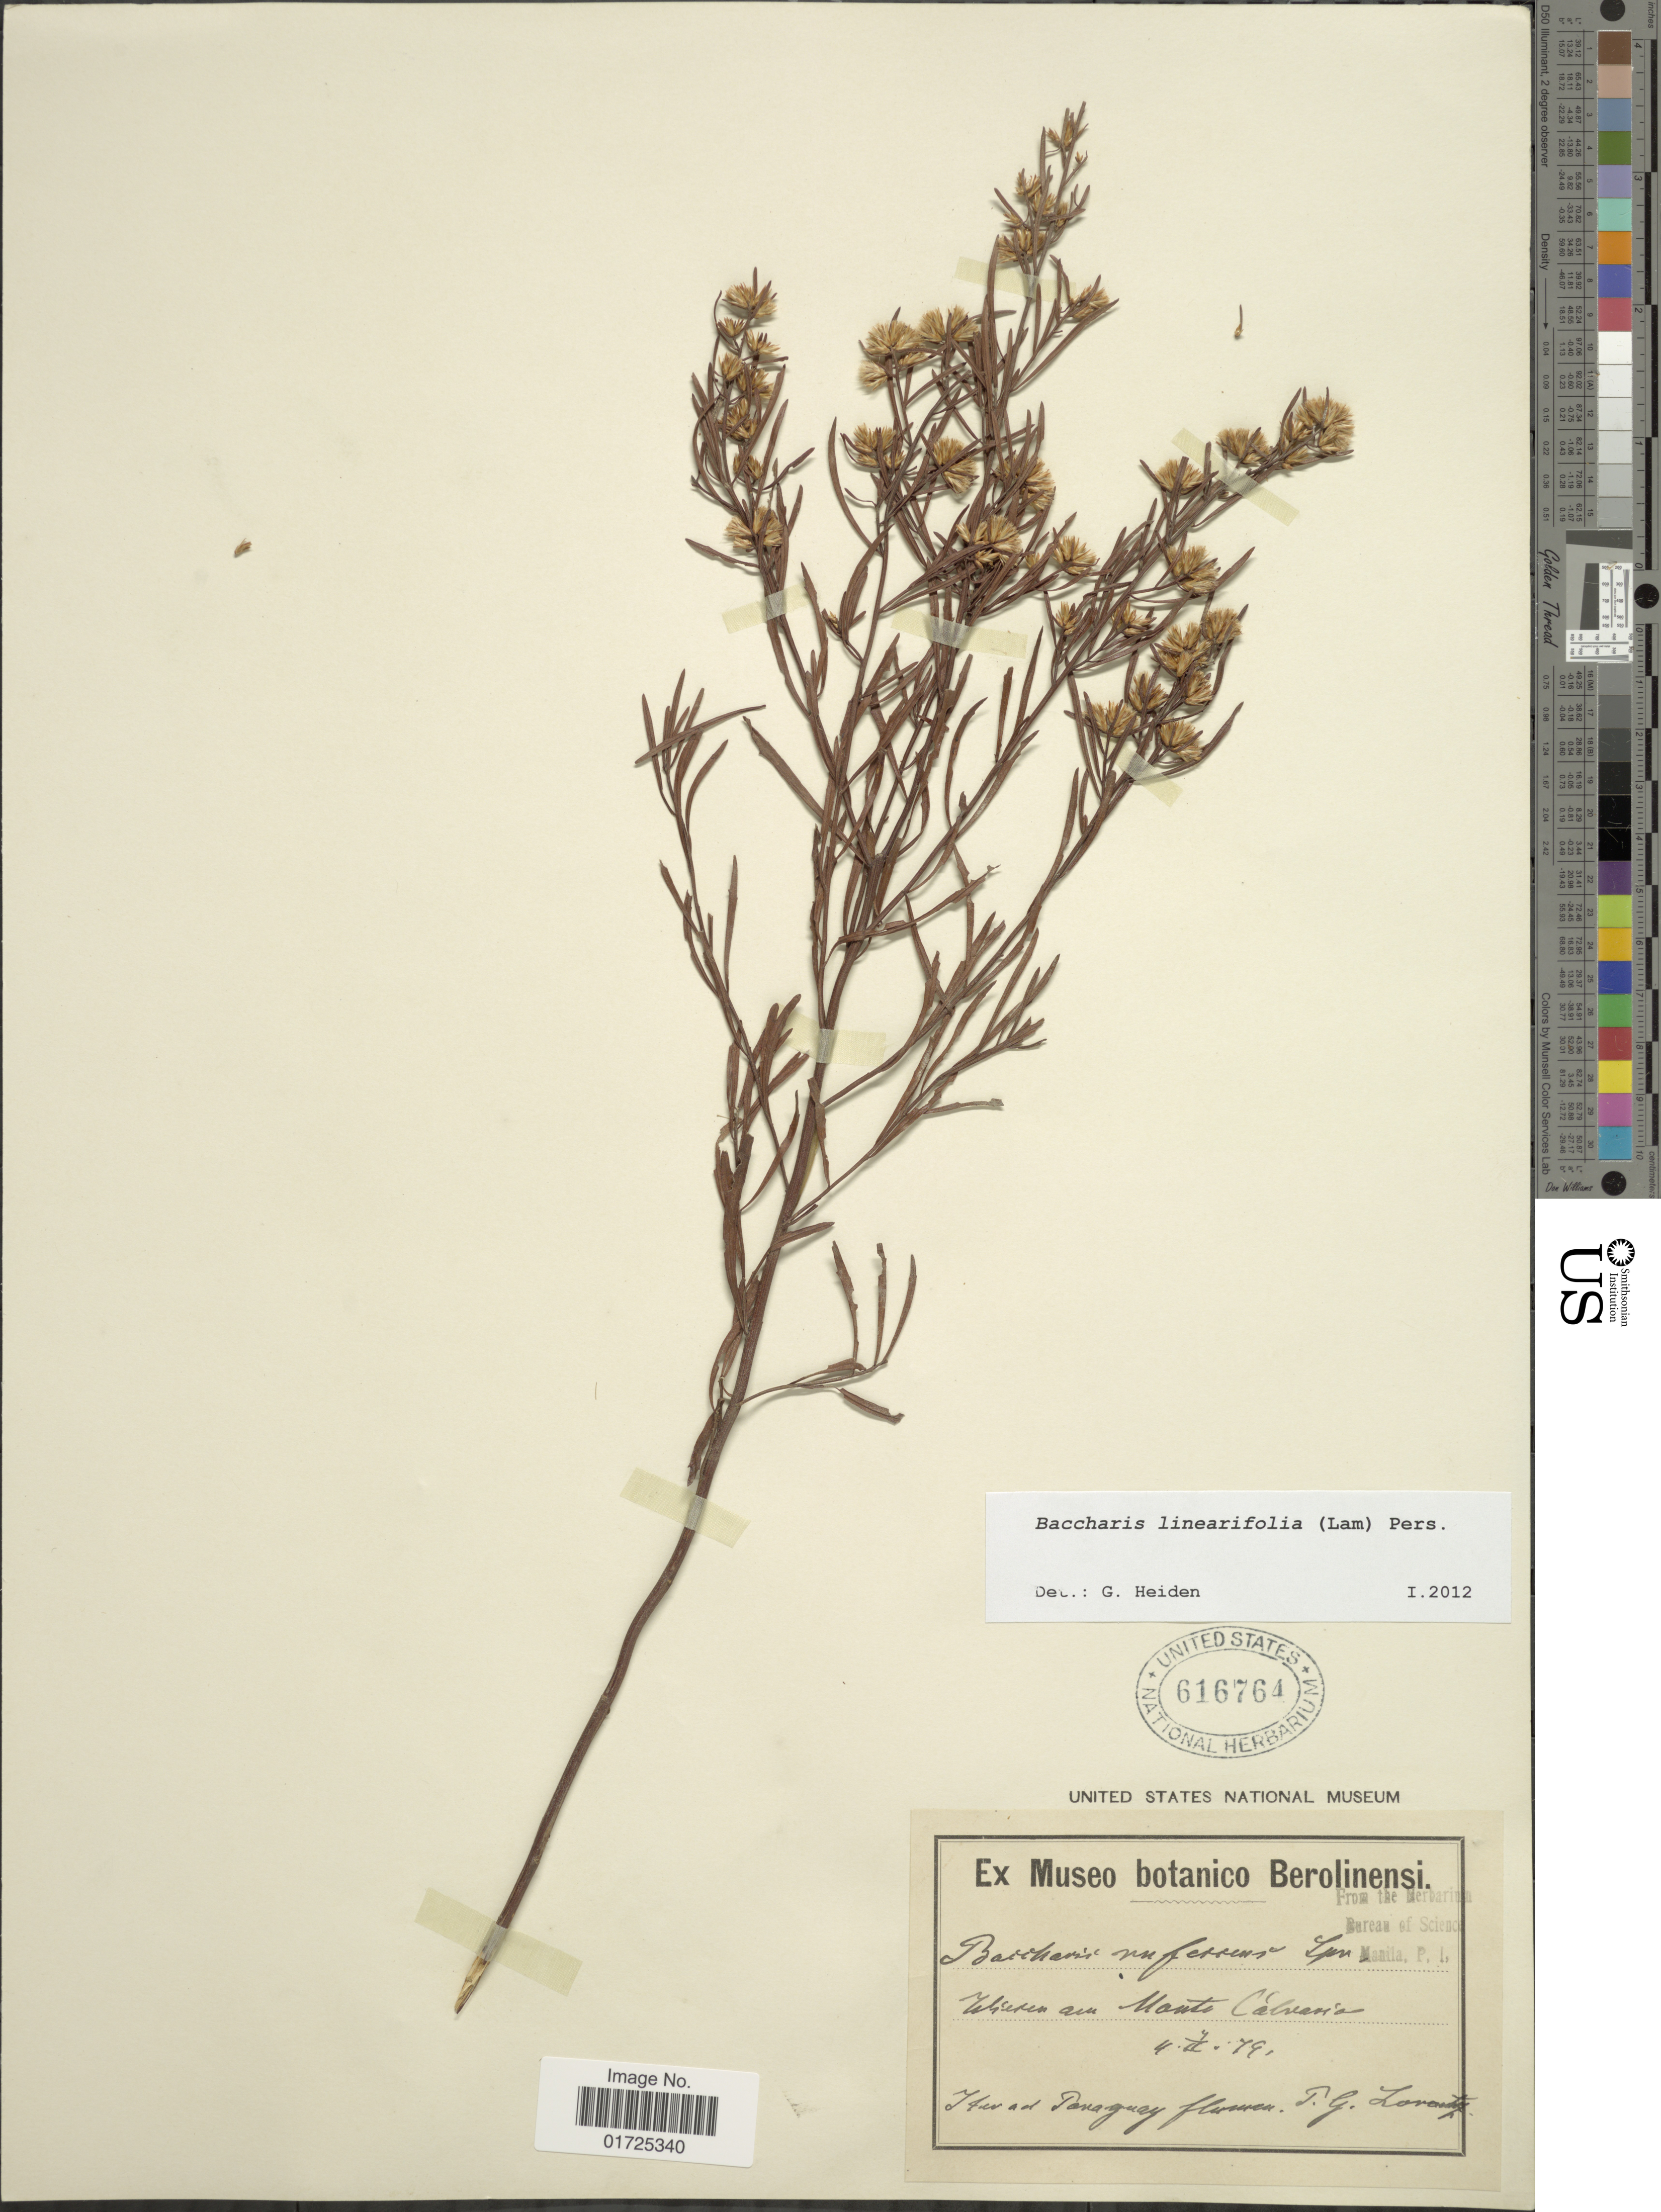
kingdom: Plantae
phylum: Tracheophyta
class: Magnoliopsida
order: Asterales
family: Asteraceae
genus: Baccharis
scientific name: Baccharis linearifolia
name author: (Lam.) Pers.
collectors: P. G. Lorentz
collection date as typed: Transcribed d/m/y: 4/2/79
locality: Monte Calvario. Inter ad Paraguay Flumen.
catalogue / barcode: US 616764